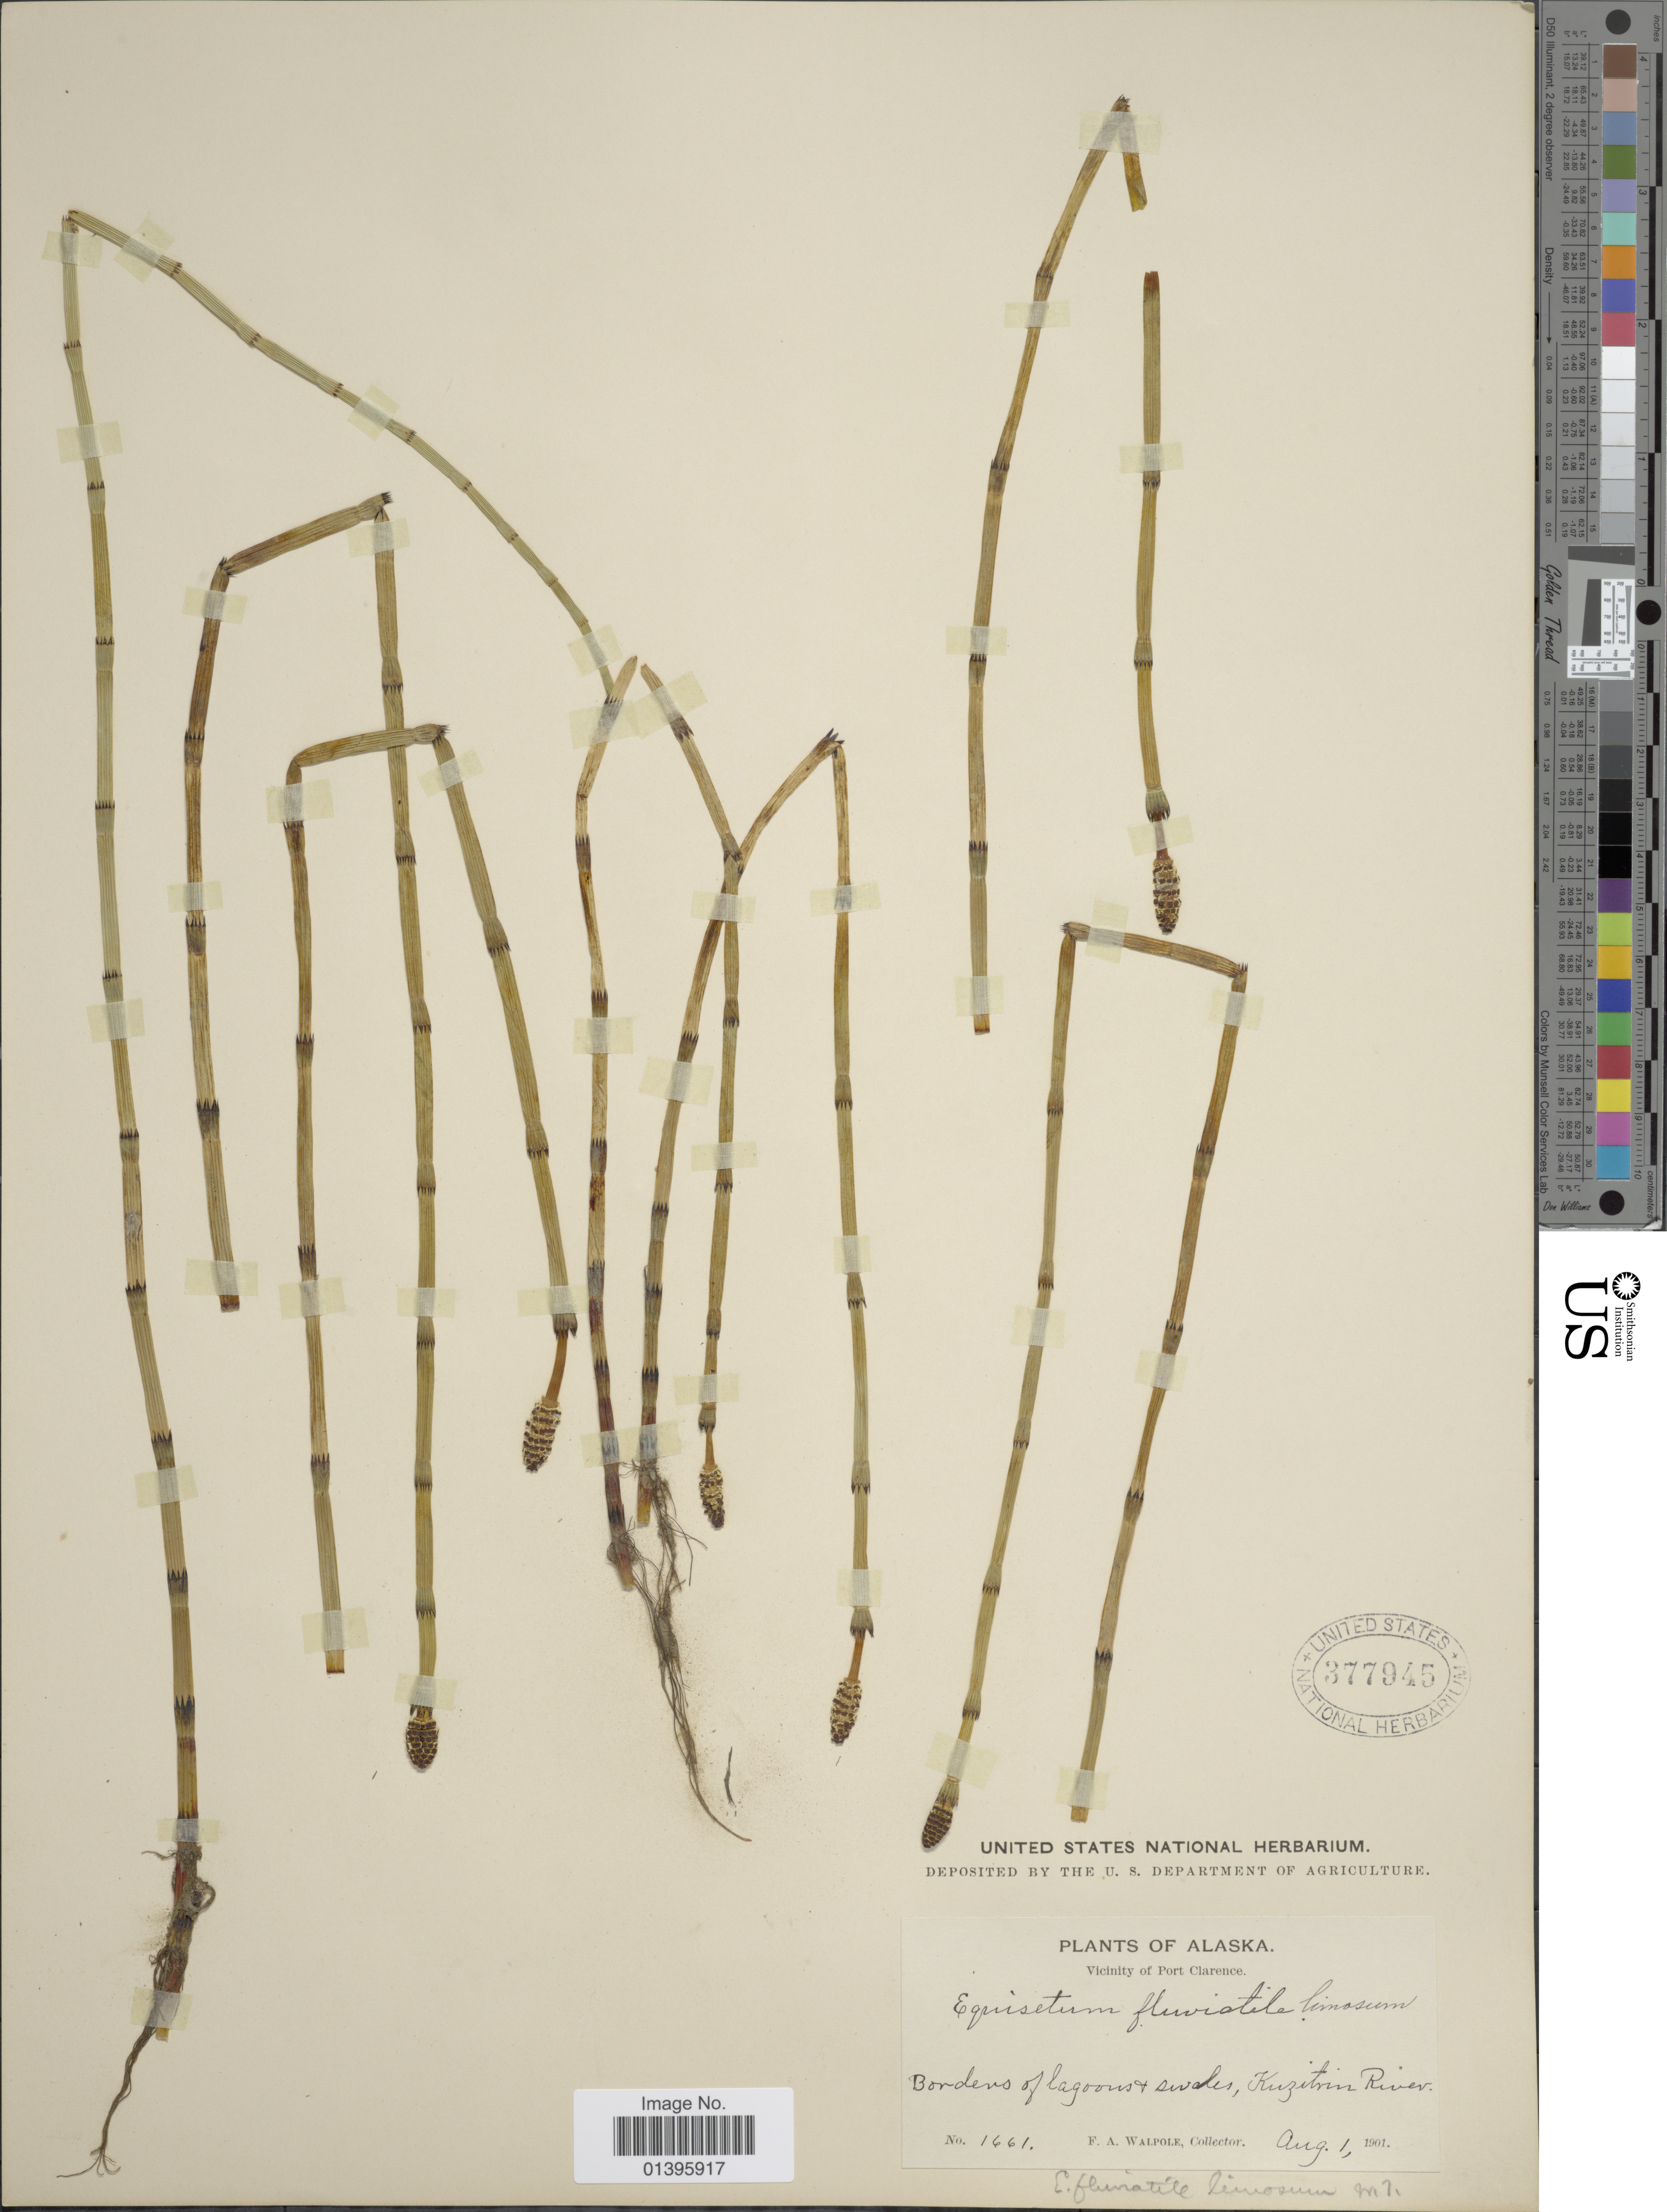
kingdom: Plantae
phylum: Tracheophyta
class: Polypodiopsida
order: Equisetales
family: Equisetaceae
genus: Equisetum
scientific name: Equisetum fluviatile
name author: L.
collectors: F. Walpole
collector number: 1661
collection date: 1901-08-01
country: United States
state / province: Alaska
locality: Vicinity of Port Clarence. Borders of lagoons & swales, Kuzitrin River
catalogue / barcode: US 377945